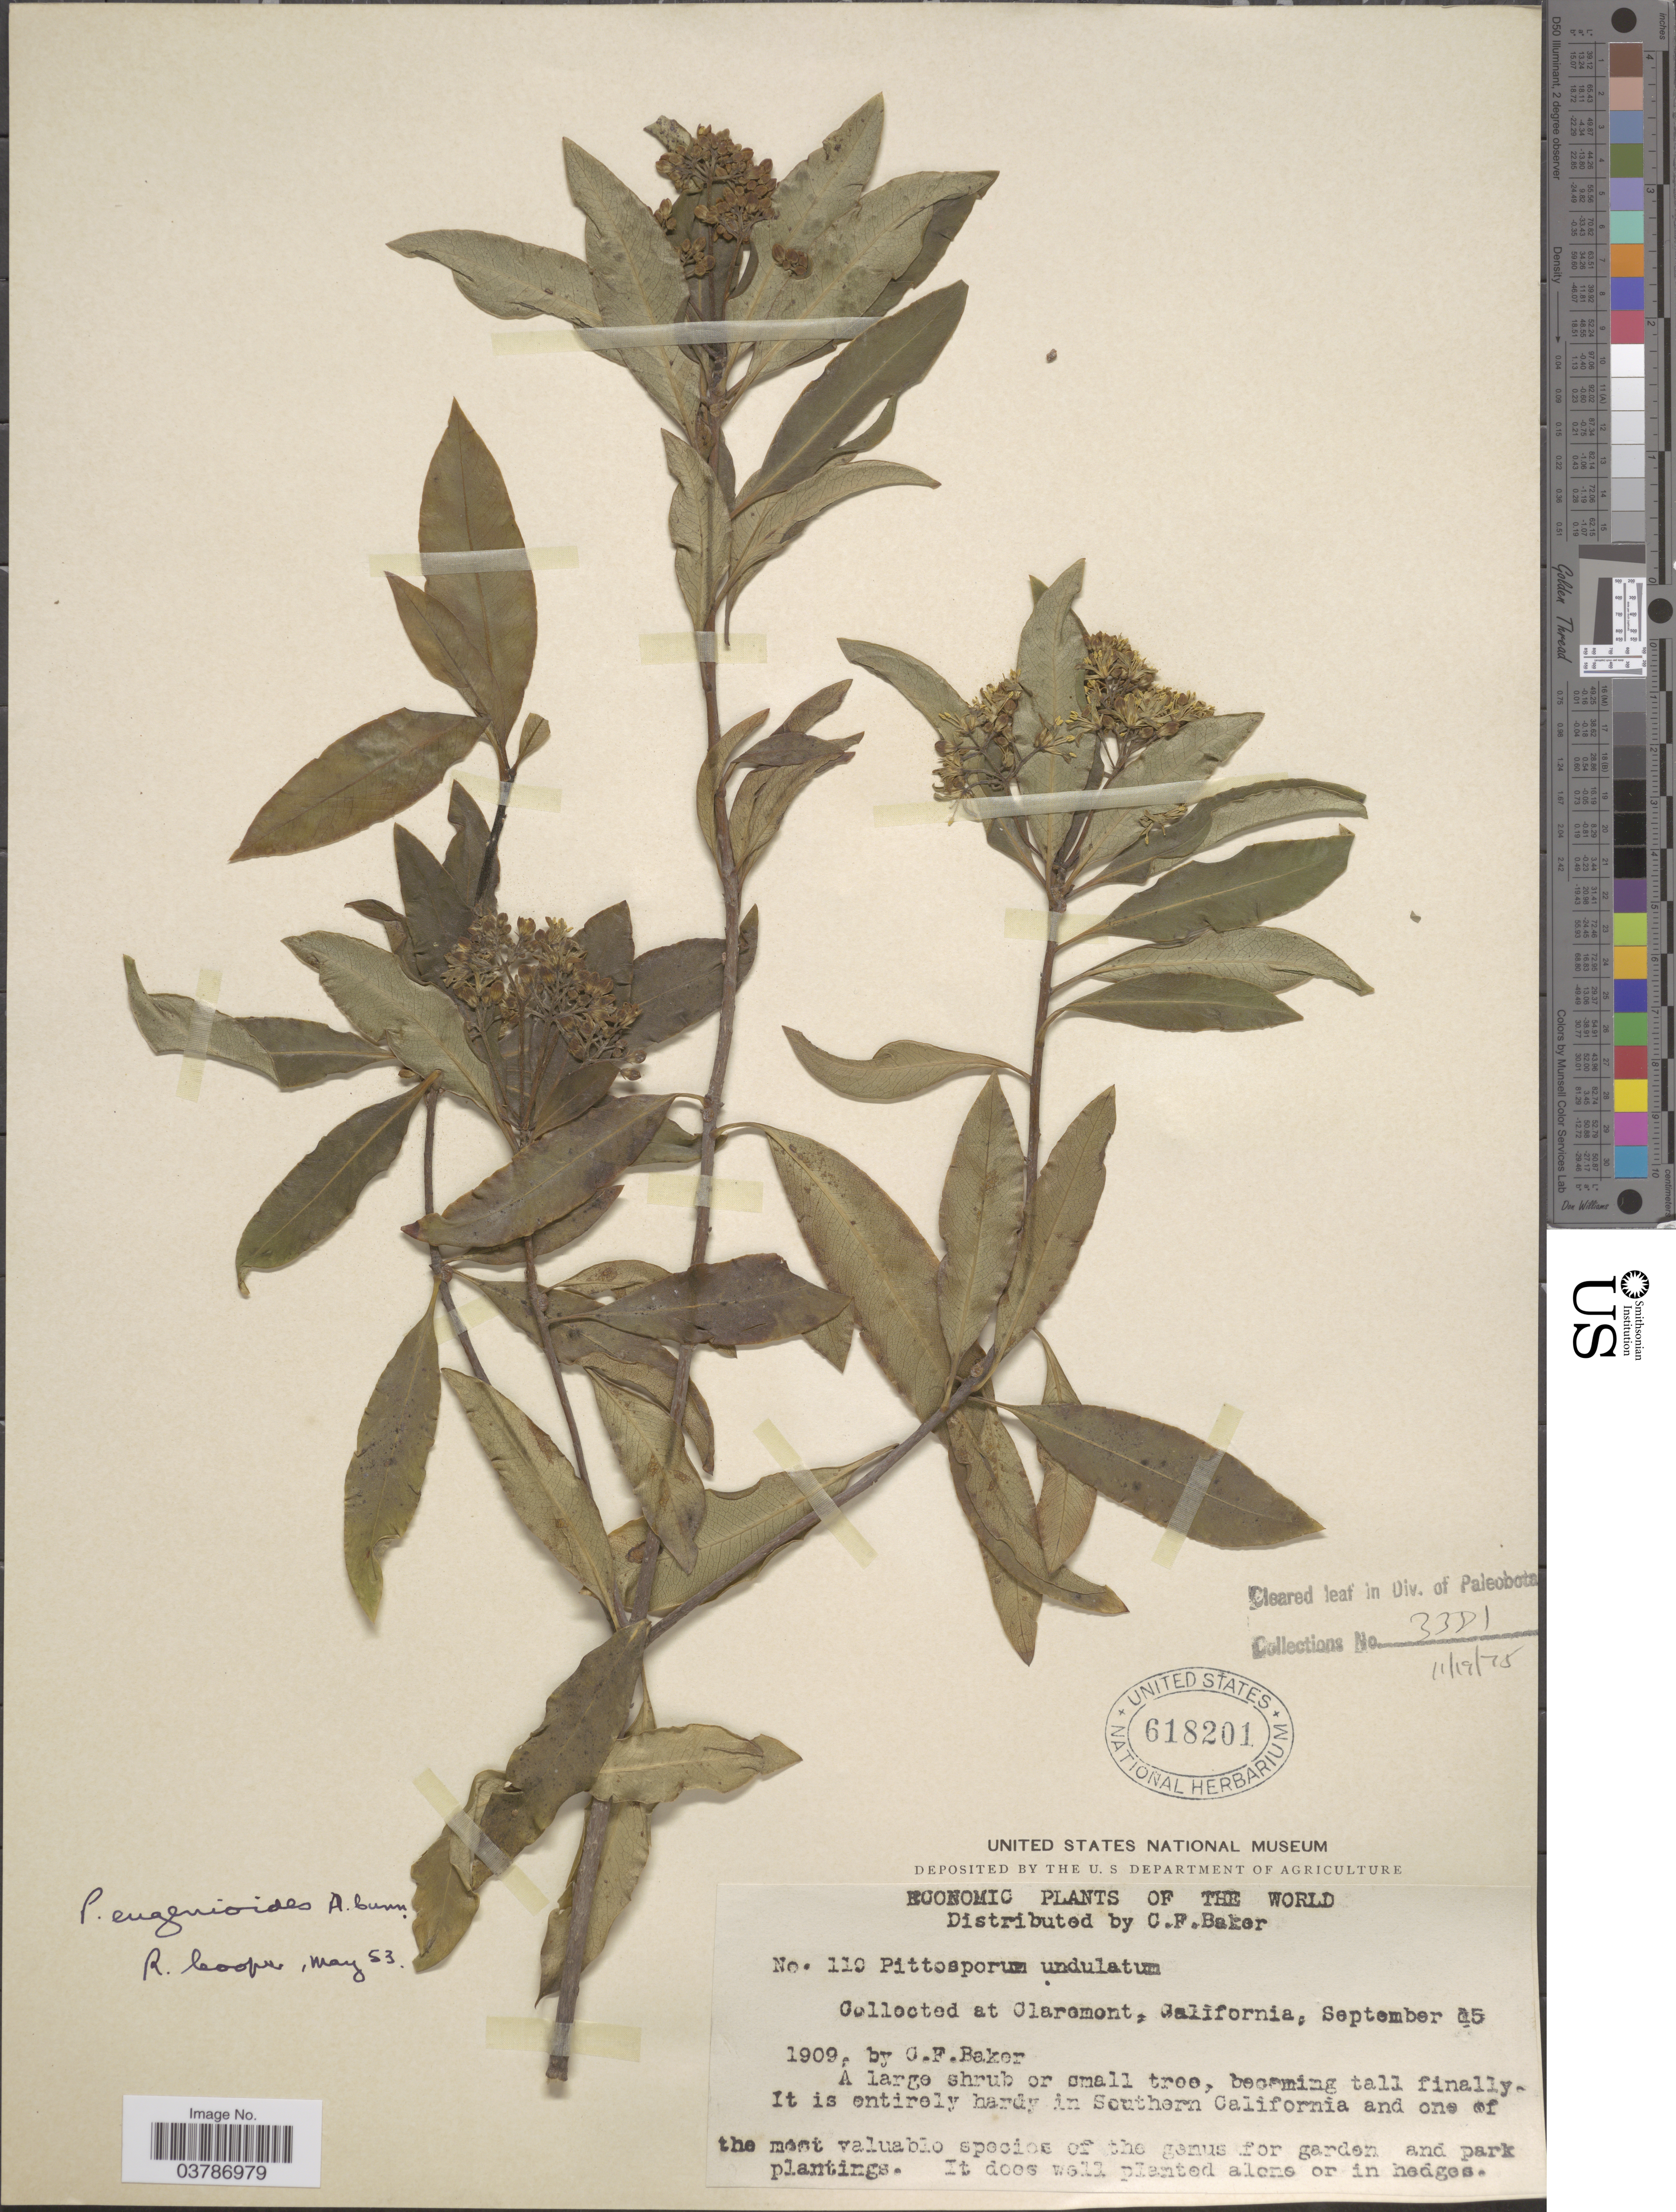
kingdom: Plantae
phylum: Tracheophyta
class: Magnoliopsida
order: Apiales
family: Pittosporaceae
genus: Pittosporum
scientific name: Pittosporum eugenioides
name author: A. Cunn.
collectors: C. F. Baker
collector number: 110*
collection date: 1909-09-15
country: United States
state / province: California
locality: Claremont.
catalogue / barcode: US 618201